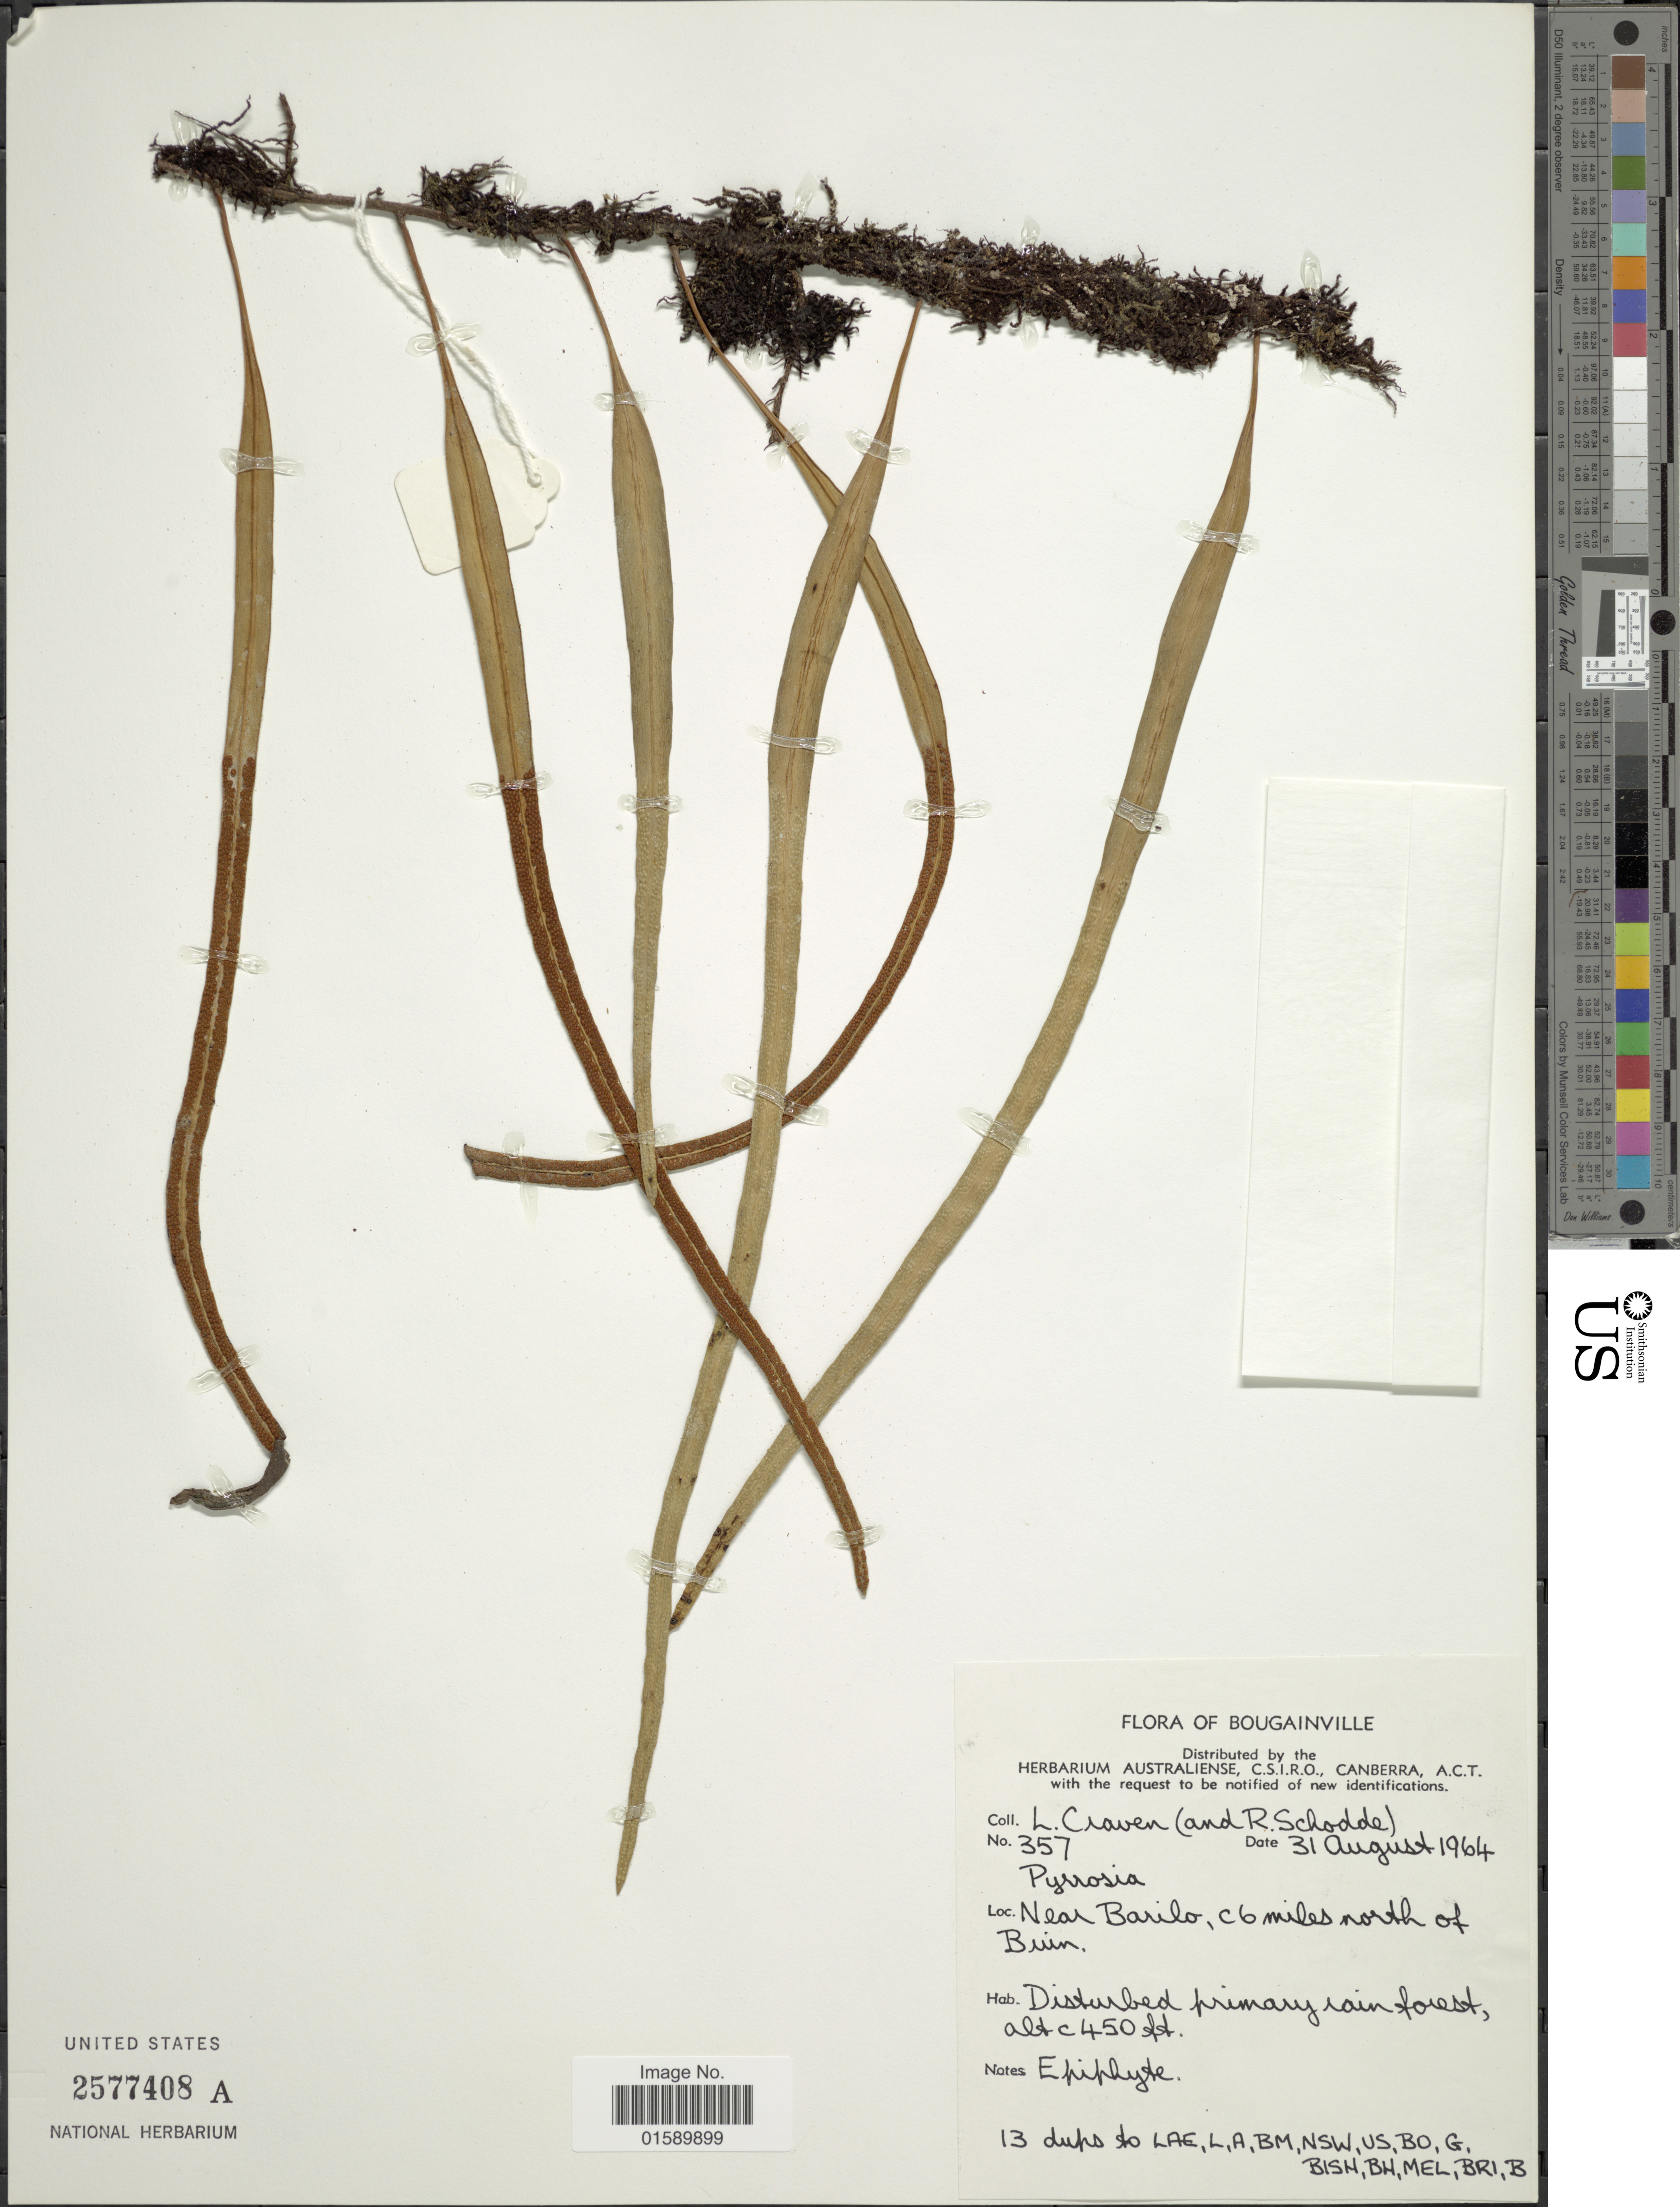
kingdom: Plantae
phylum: Tracheophyta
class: Polypodiopsida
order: Polypodiales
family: Polypodiaceae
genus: Pyrrosia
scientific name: Pyrrosia sp.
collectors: L. A. Craven & R. Schodde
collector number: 357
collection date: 1964-08-31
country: Papua New Guinea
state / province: Bougainville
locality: Bougainville, Near Barilo, c. 6 miles north of Buin.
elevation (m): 137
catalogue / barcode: US 2577408A